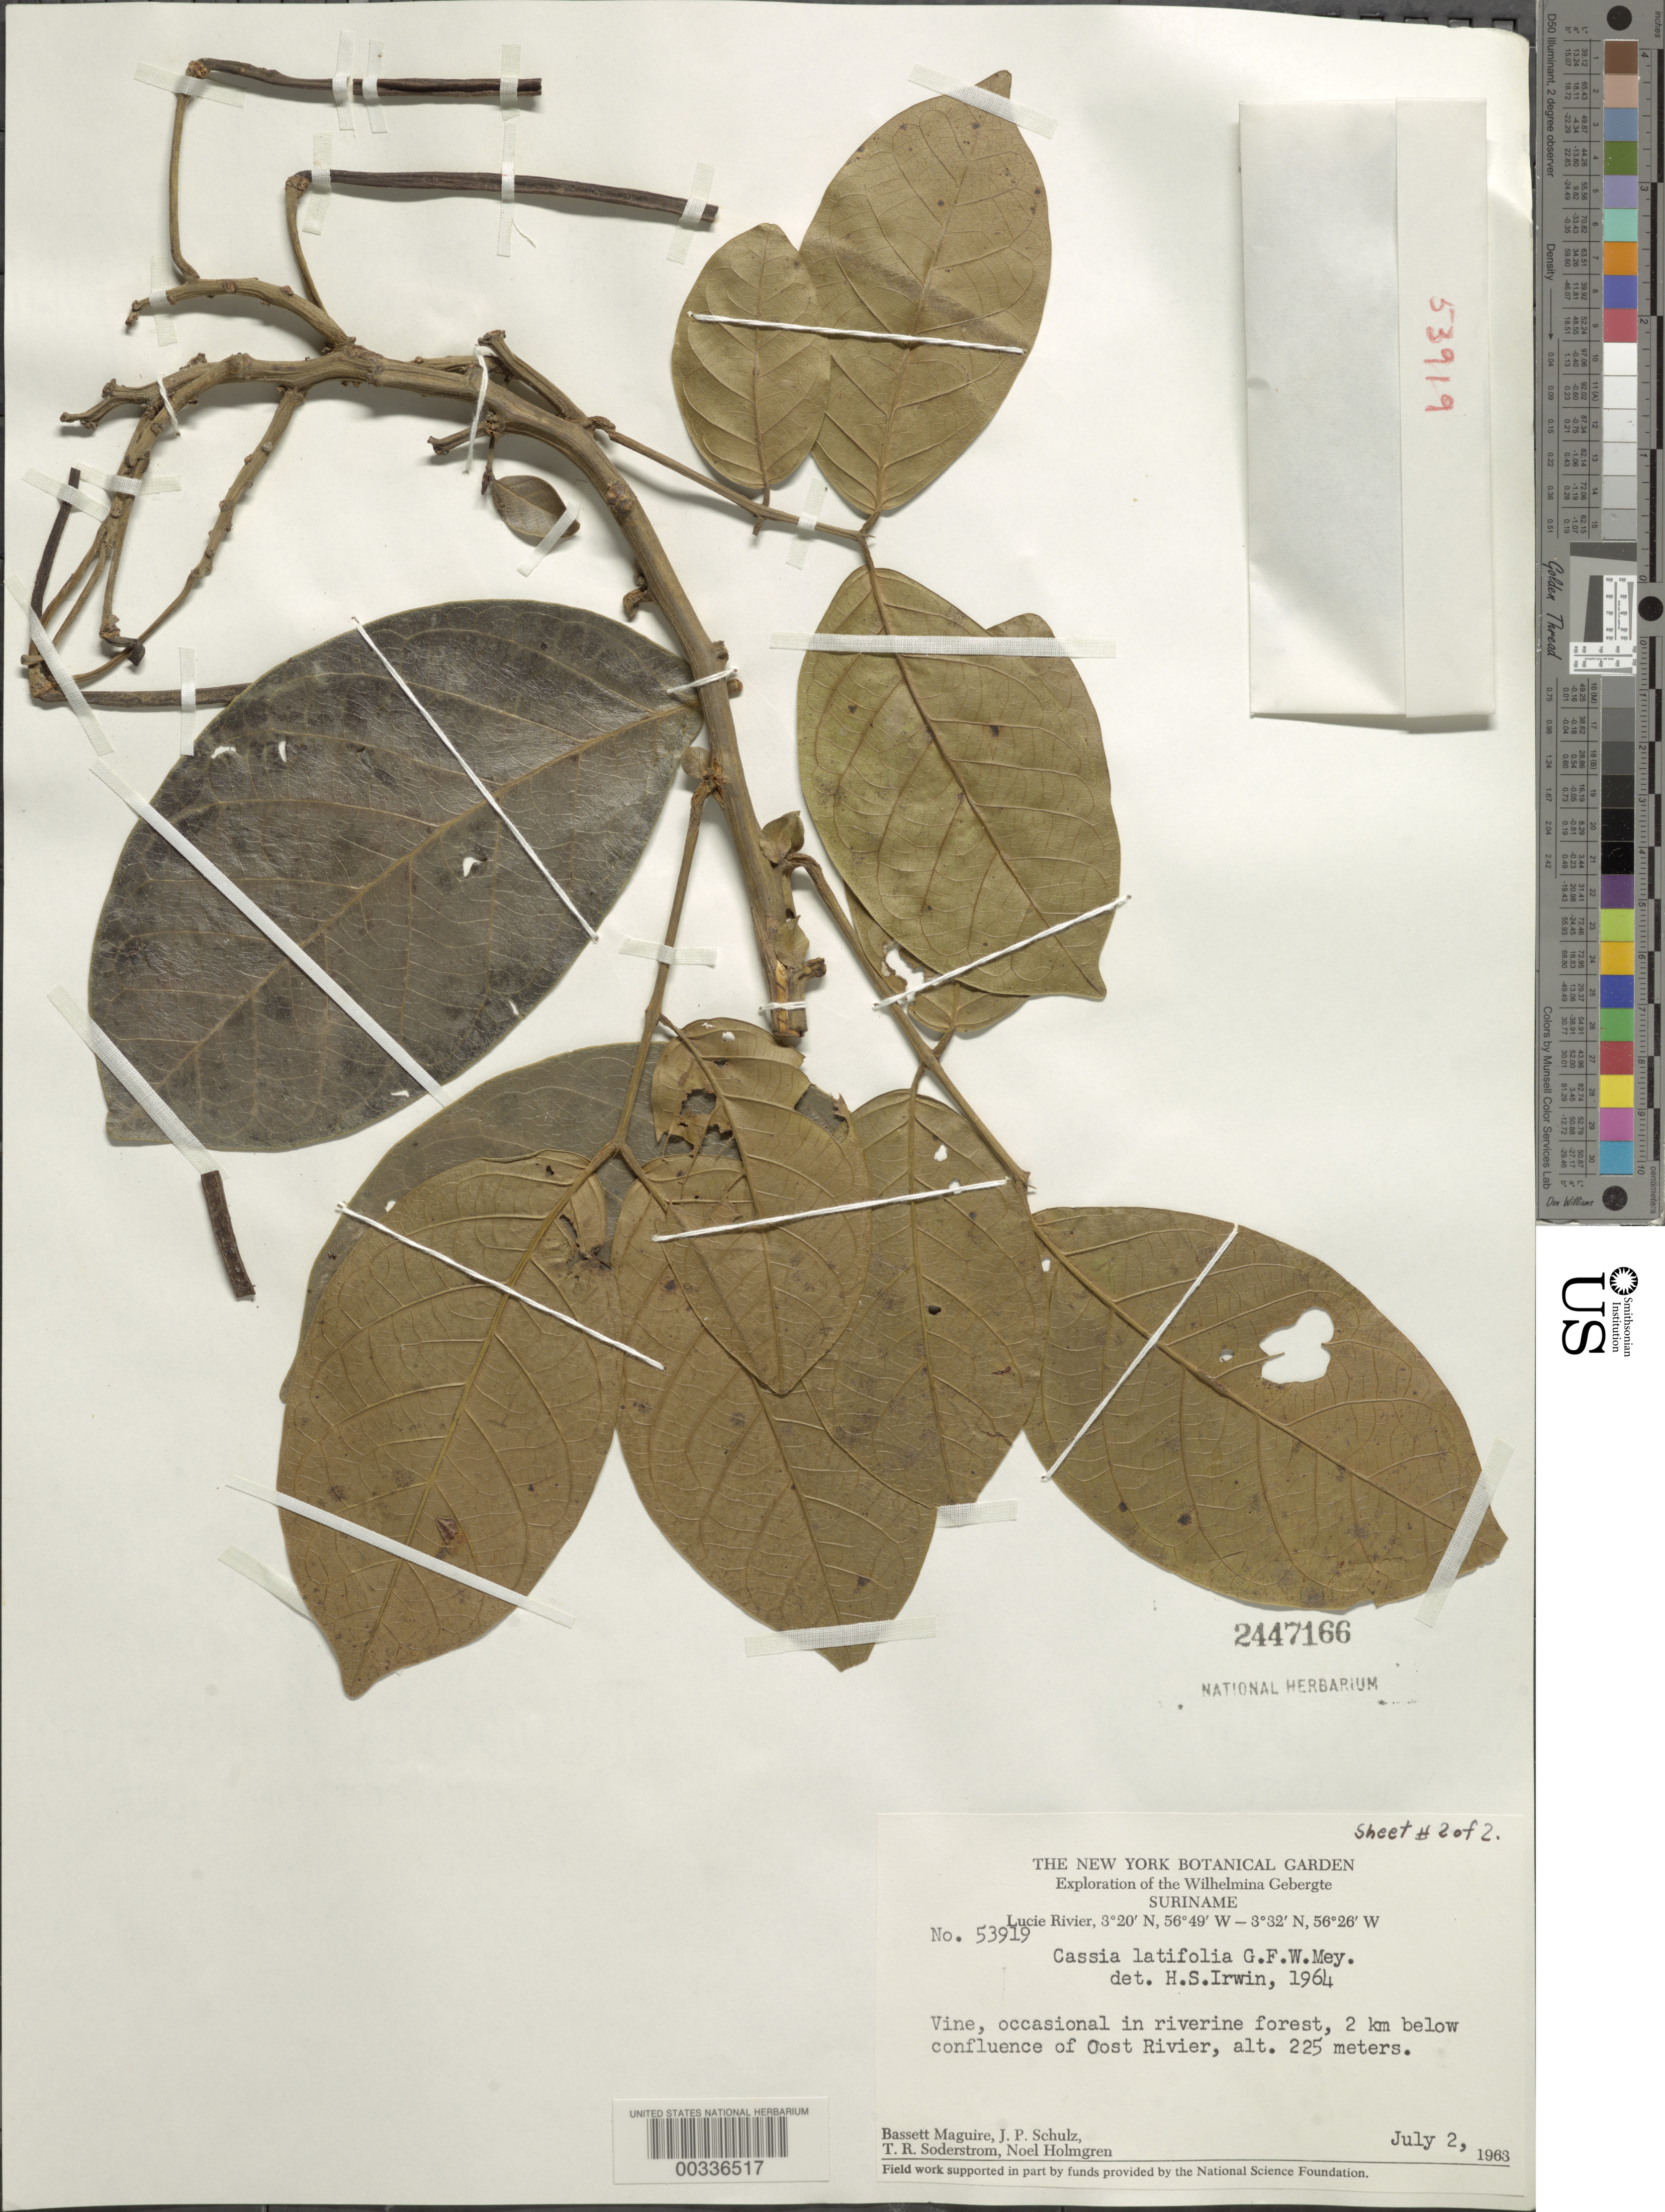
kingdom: Plantae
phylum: Tracheophyta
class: Magnoliopsida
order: Fabales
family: Fabaceae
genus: Senna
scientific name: Senna latifolia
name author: (G. Mey.) H.S. Irwin & Barneby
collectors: B. Maguire, J. P. Schulz, T. R. Soderstrom & N. H. Holmgren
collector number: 53919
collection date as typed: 02 Jul 1963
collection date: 1963-07-02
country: Suriname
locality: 2 km below confluence of oost river; lucie river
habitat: Riverine forest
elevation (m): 225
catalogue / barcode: US 2447166